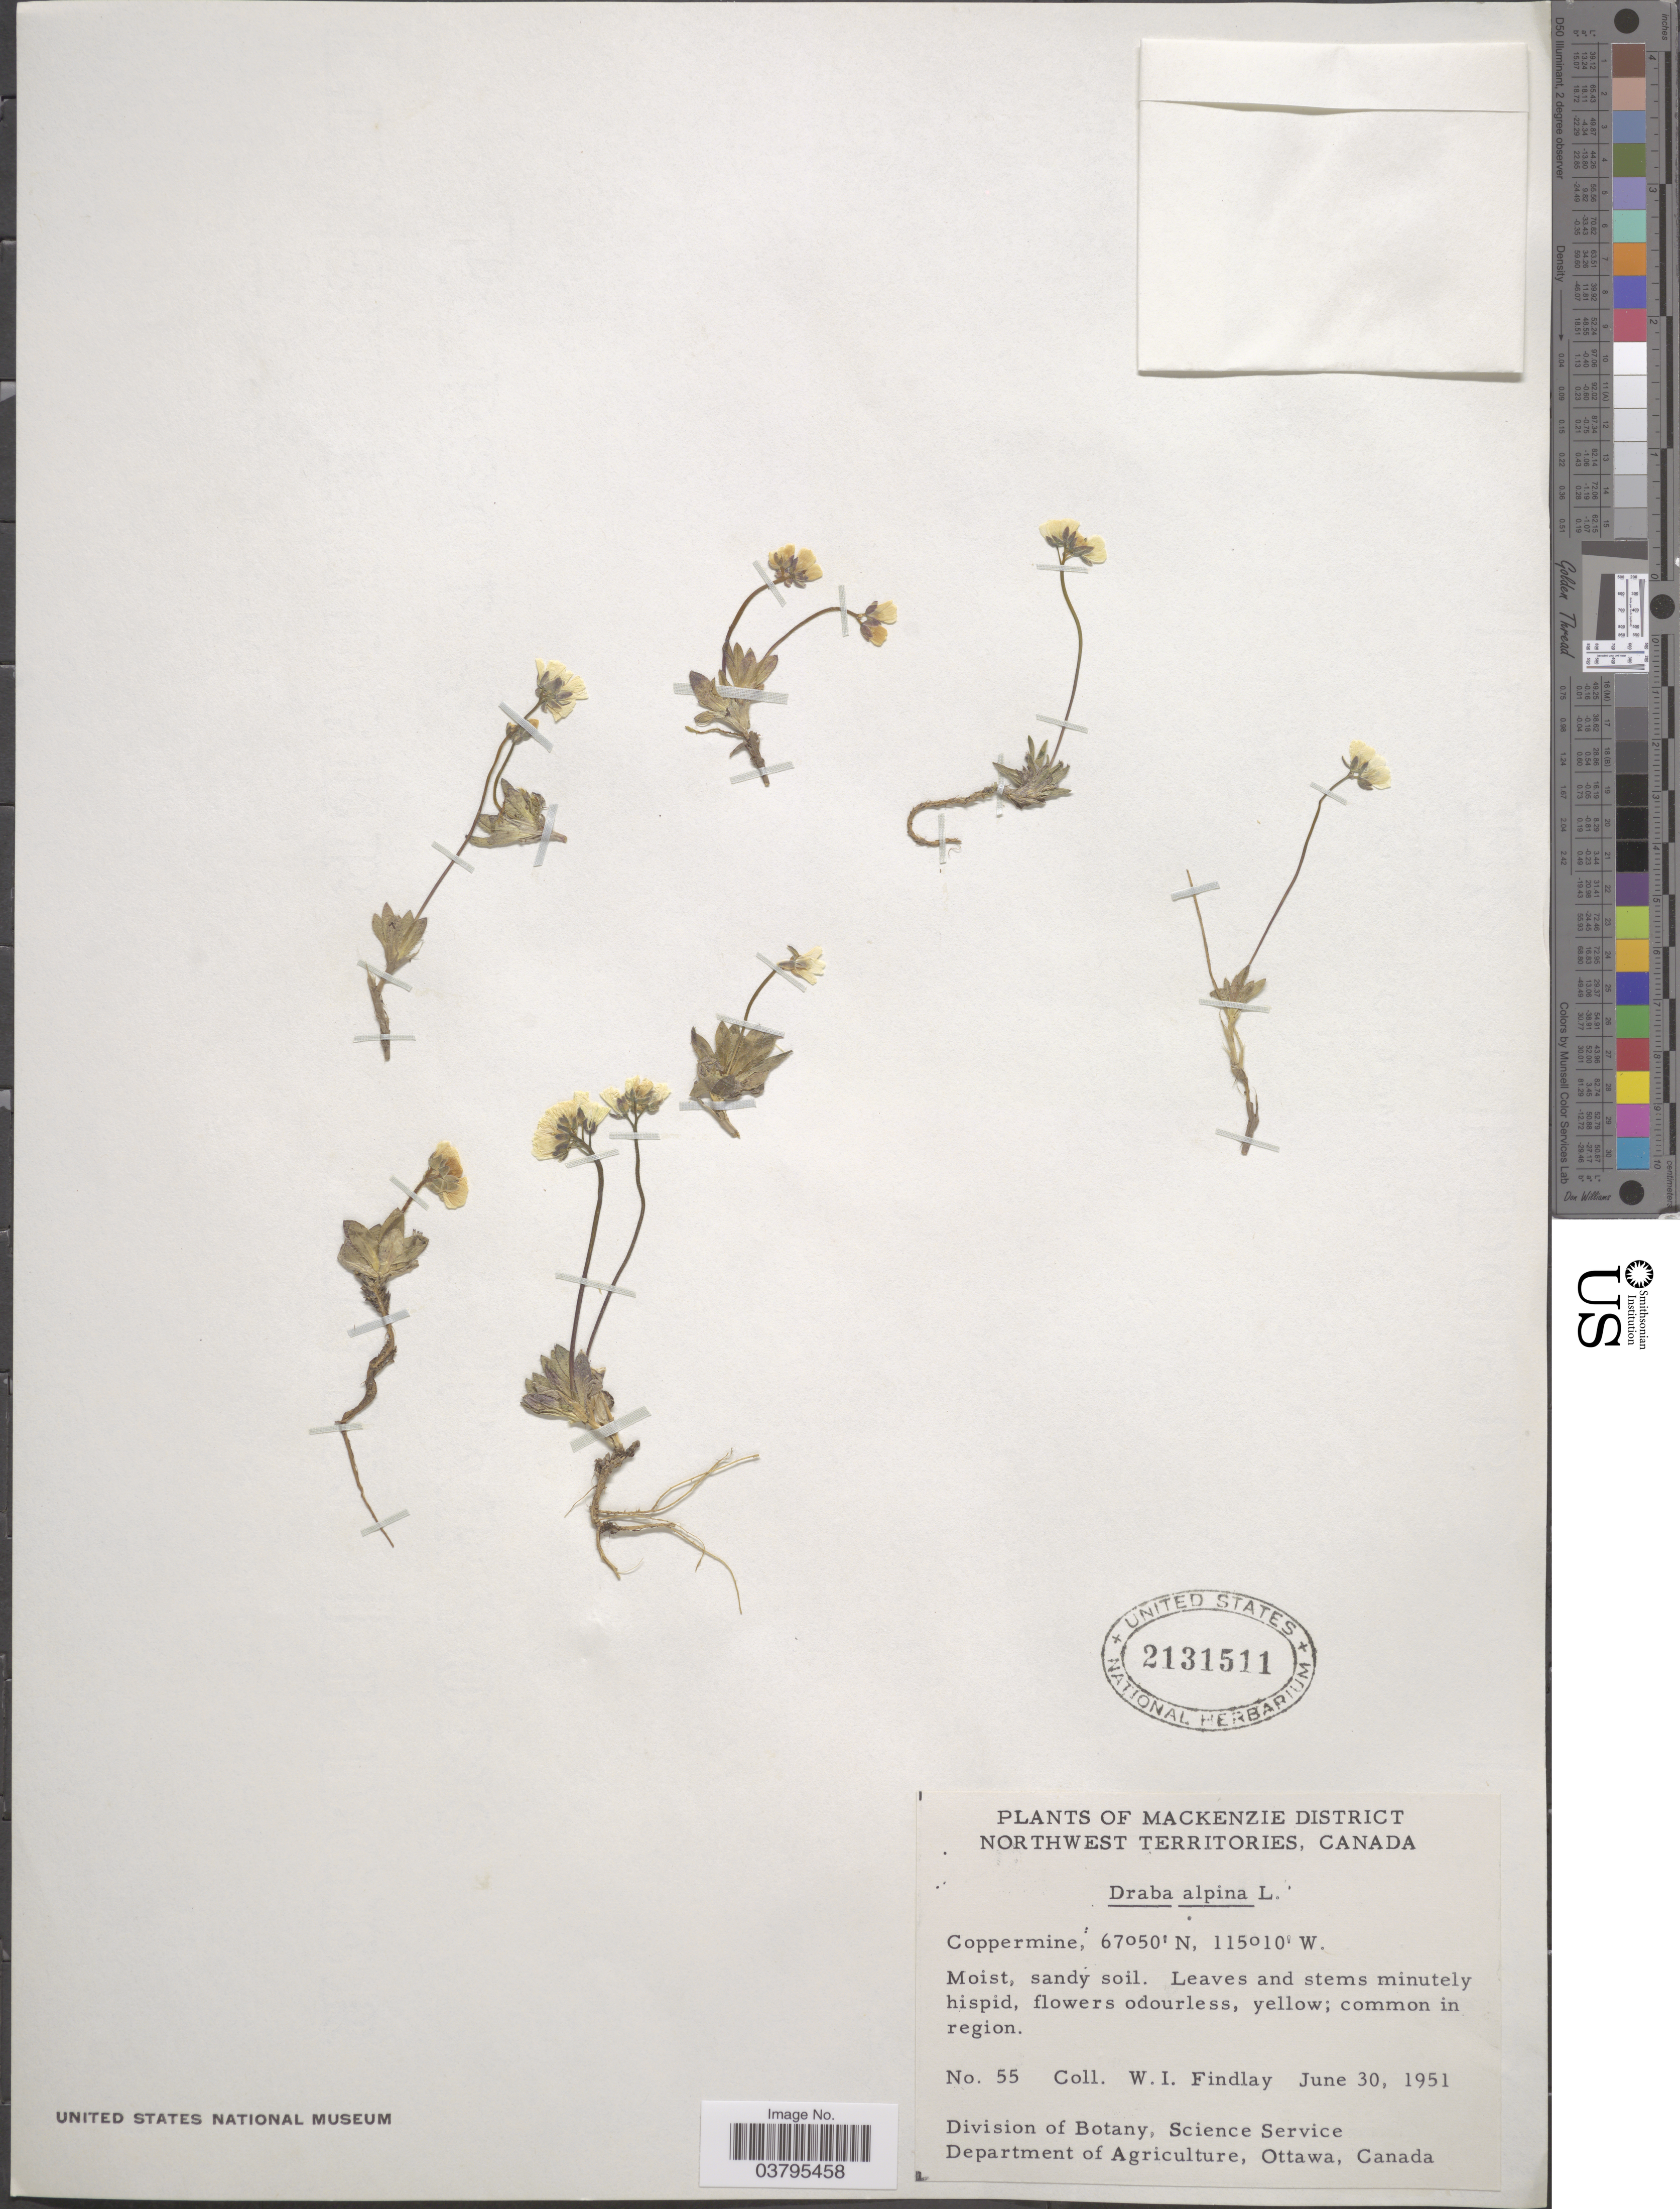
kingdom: Plantae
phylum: Tracheophyta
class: Magnoliopsida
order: Brassicales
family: Brassicaceae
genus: Draba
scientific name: Draba alpina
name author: L.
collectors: W. Findlay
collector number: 55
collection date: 1951-06-30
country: Canada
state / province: Northwest Territories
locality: Mackenzie District. Coppermine.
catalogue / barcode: US 2131511